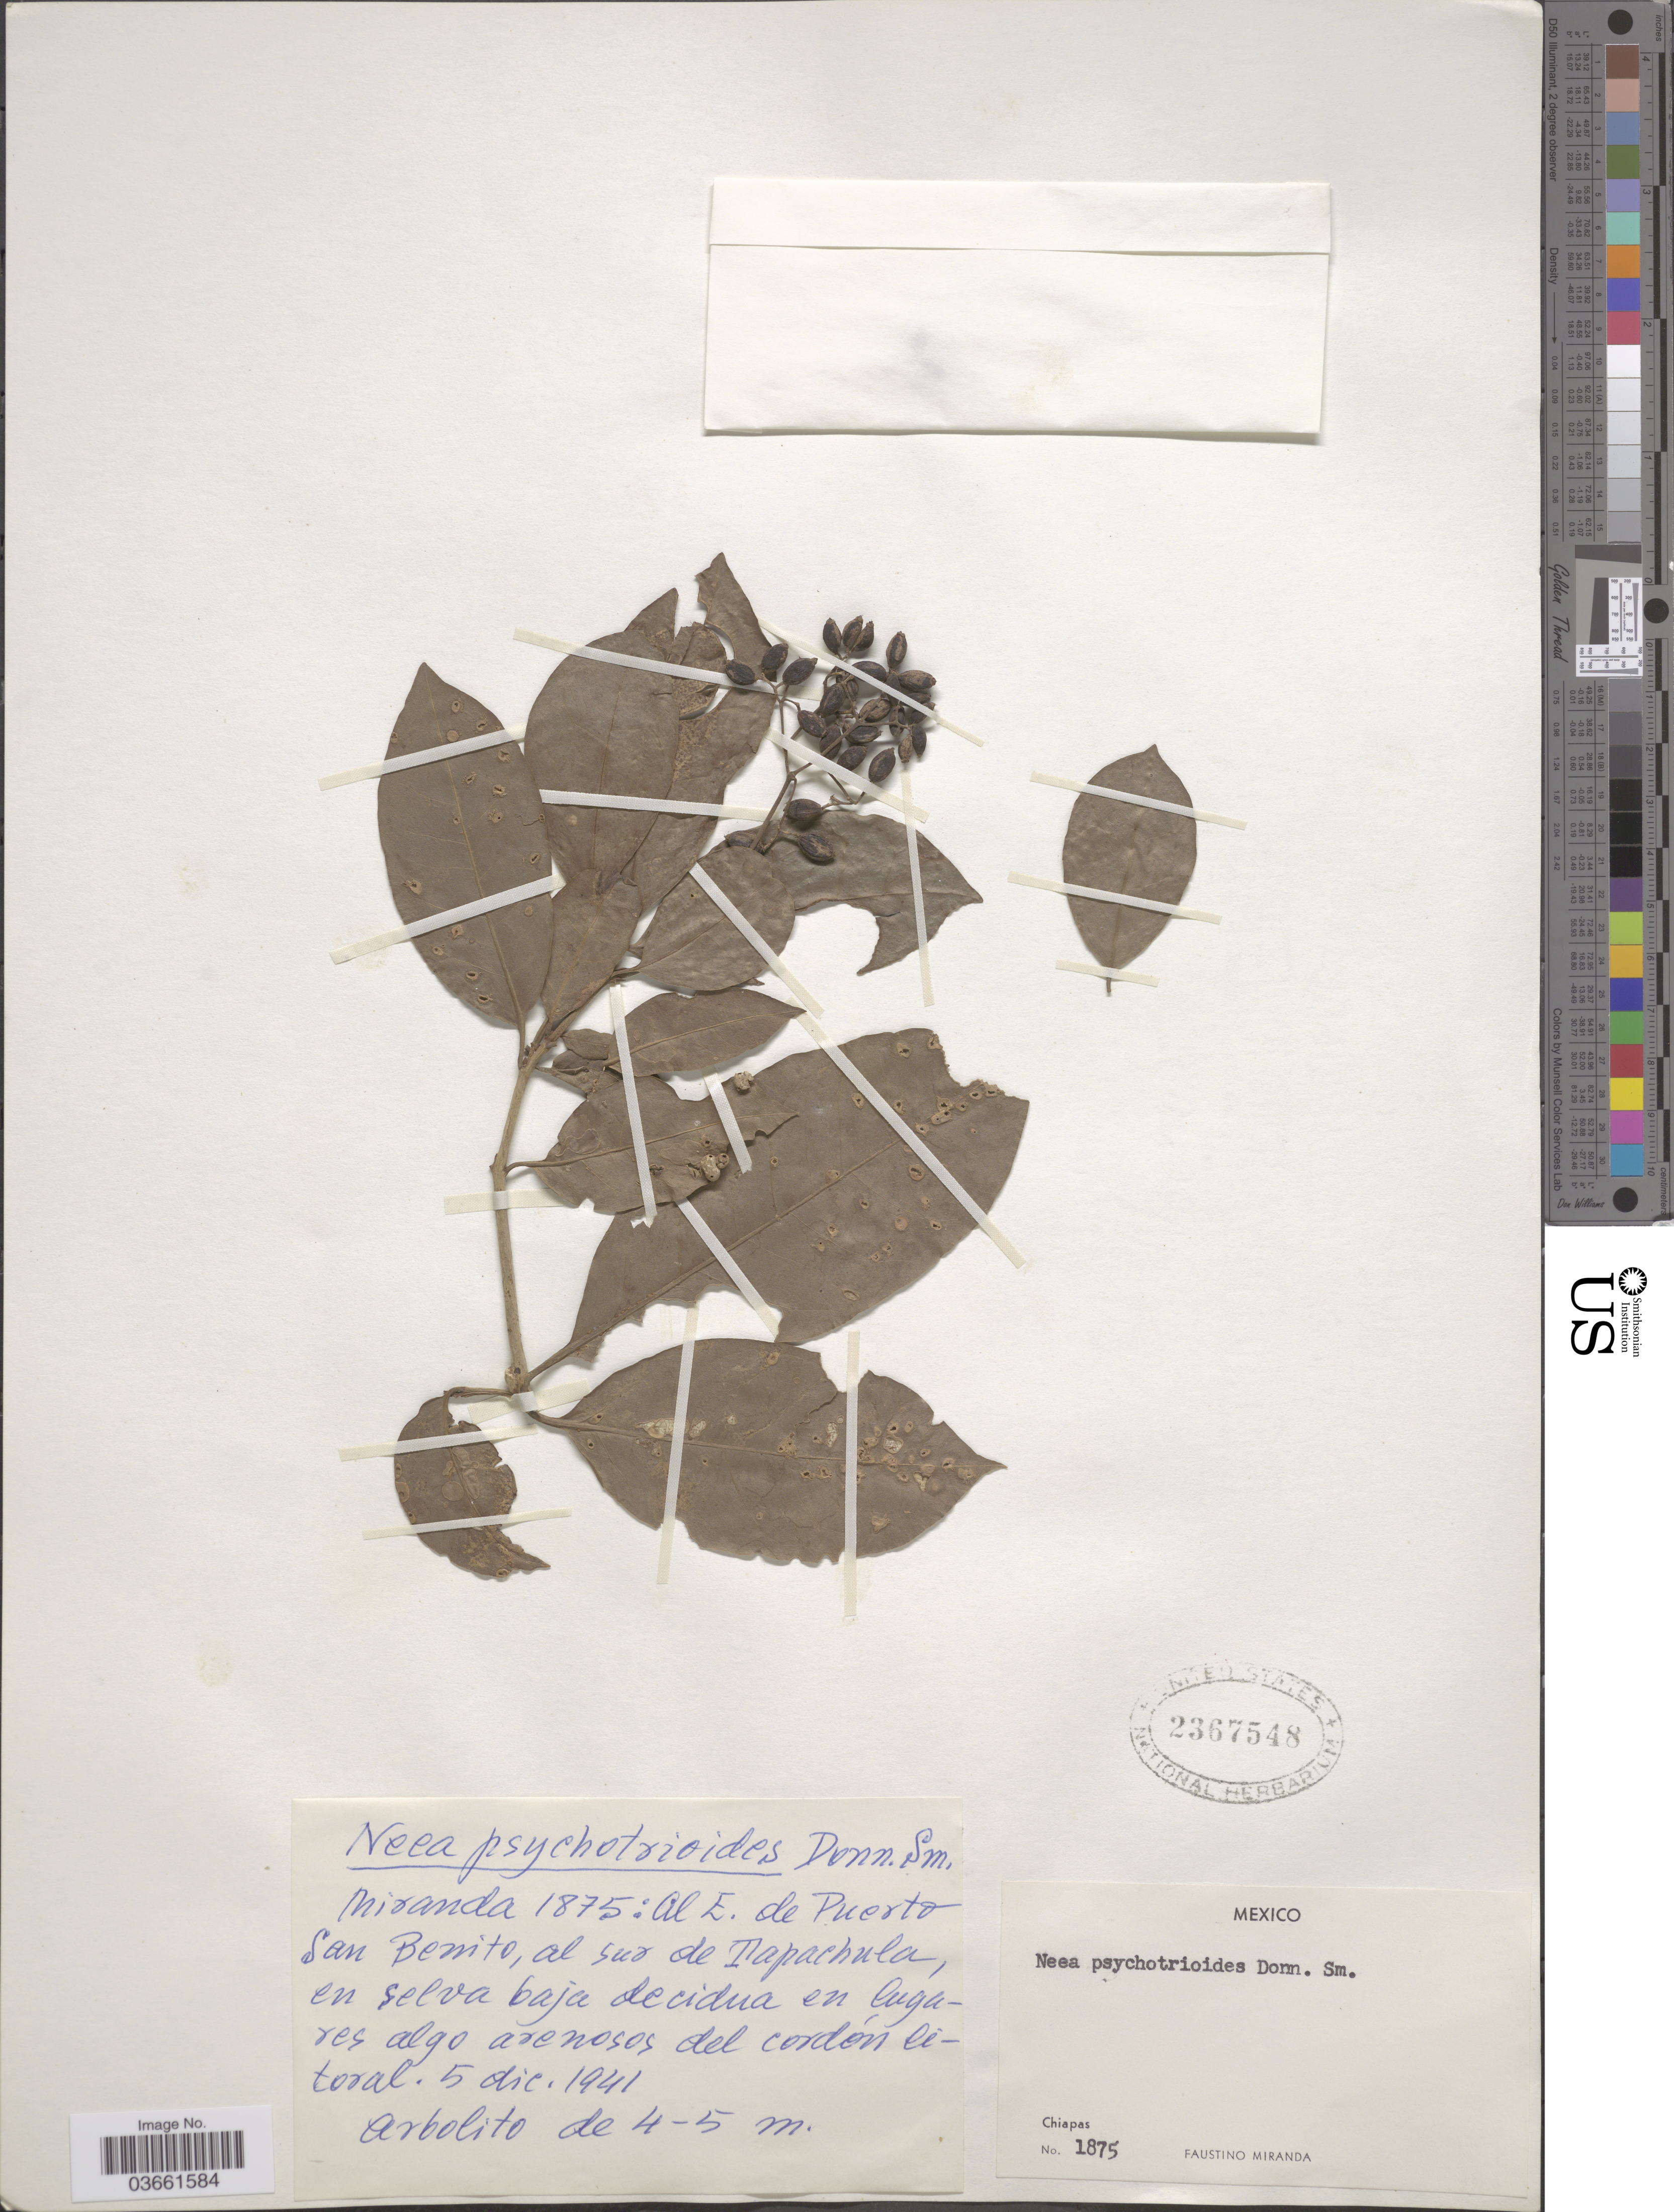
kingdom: Plantae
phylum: Tracheophyta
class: Magnoliopsida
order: Caryophyllales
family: Nyctaginaceae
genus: Neea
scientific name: Neea psychotrioides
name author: Donn. Sm.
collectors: F. Miranda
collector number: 1875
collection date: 1941-12-05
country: Mexico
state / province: Chiapas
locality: Al E. de Puerto San Benito, al sur de Tapachula.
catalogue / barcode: US 2367548